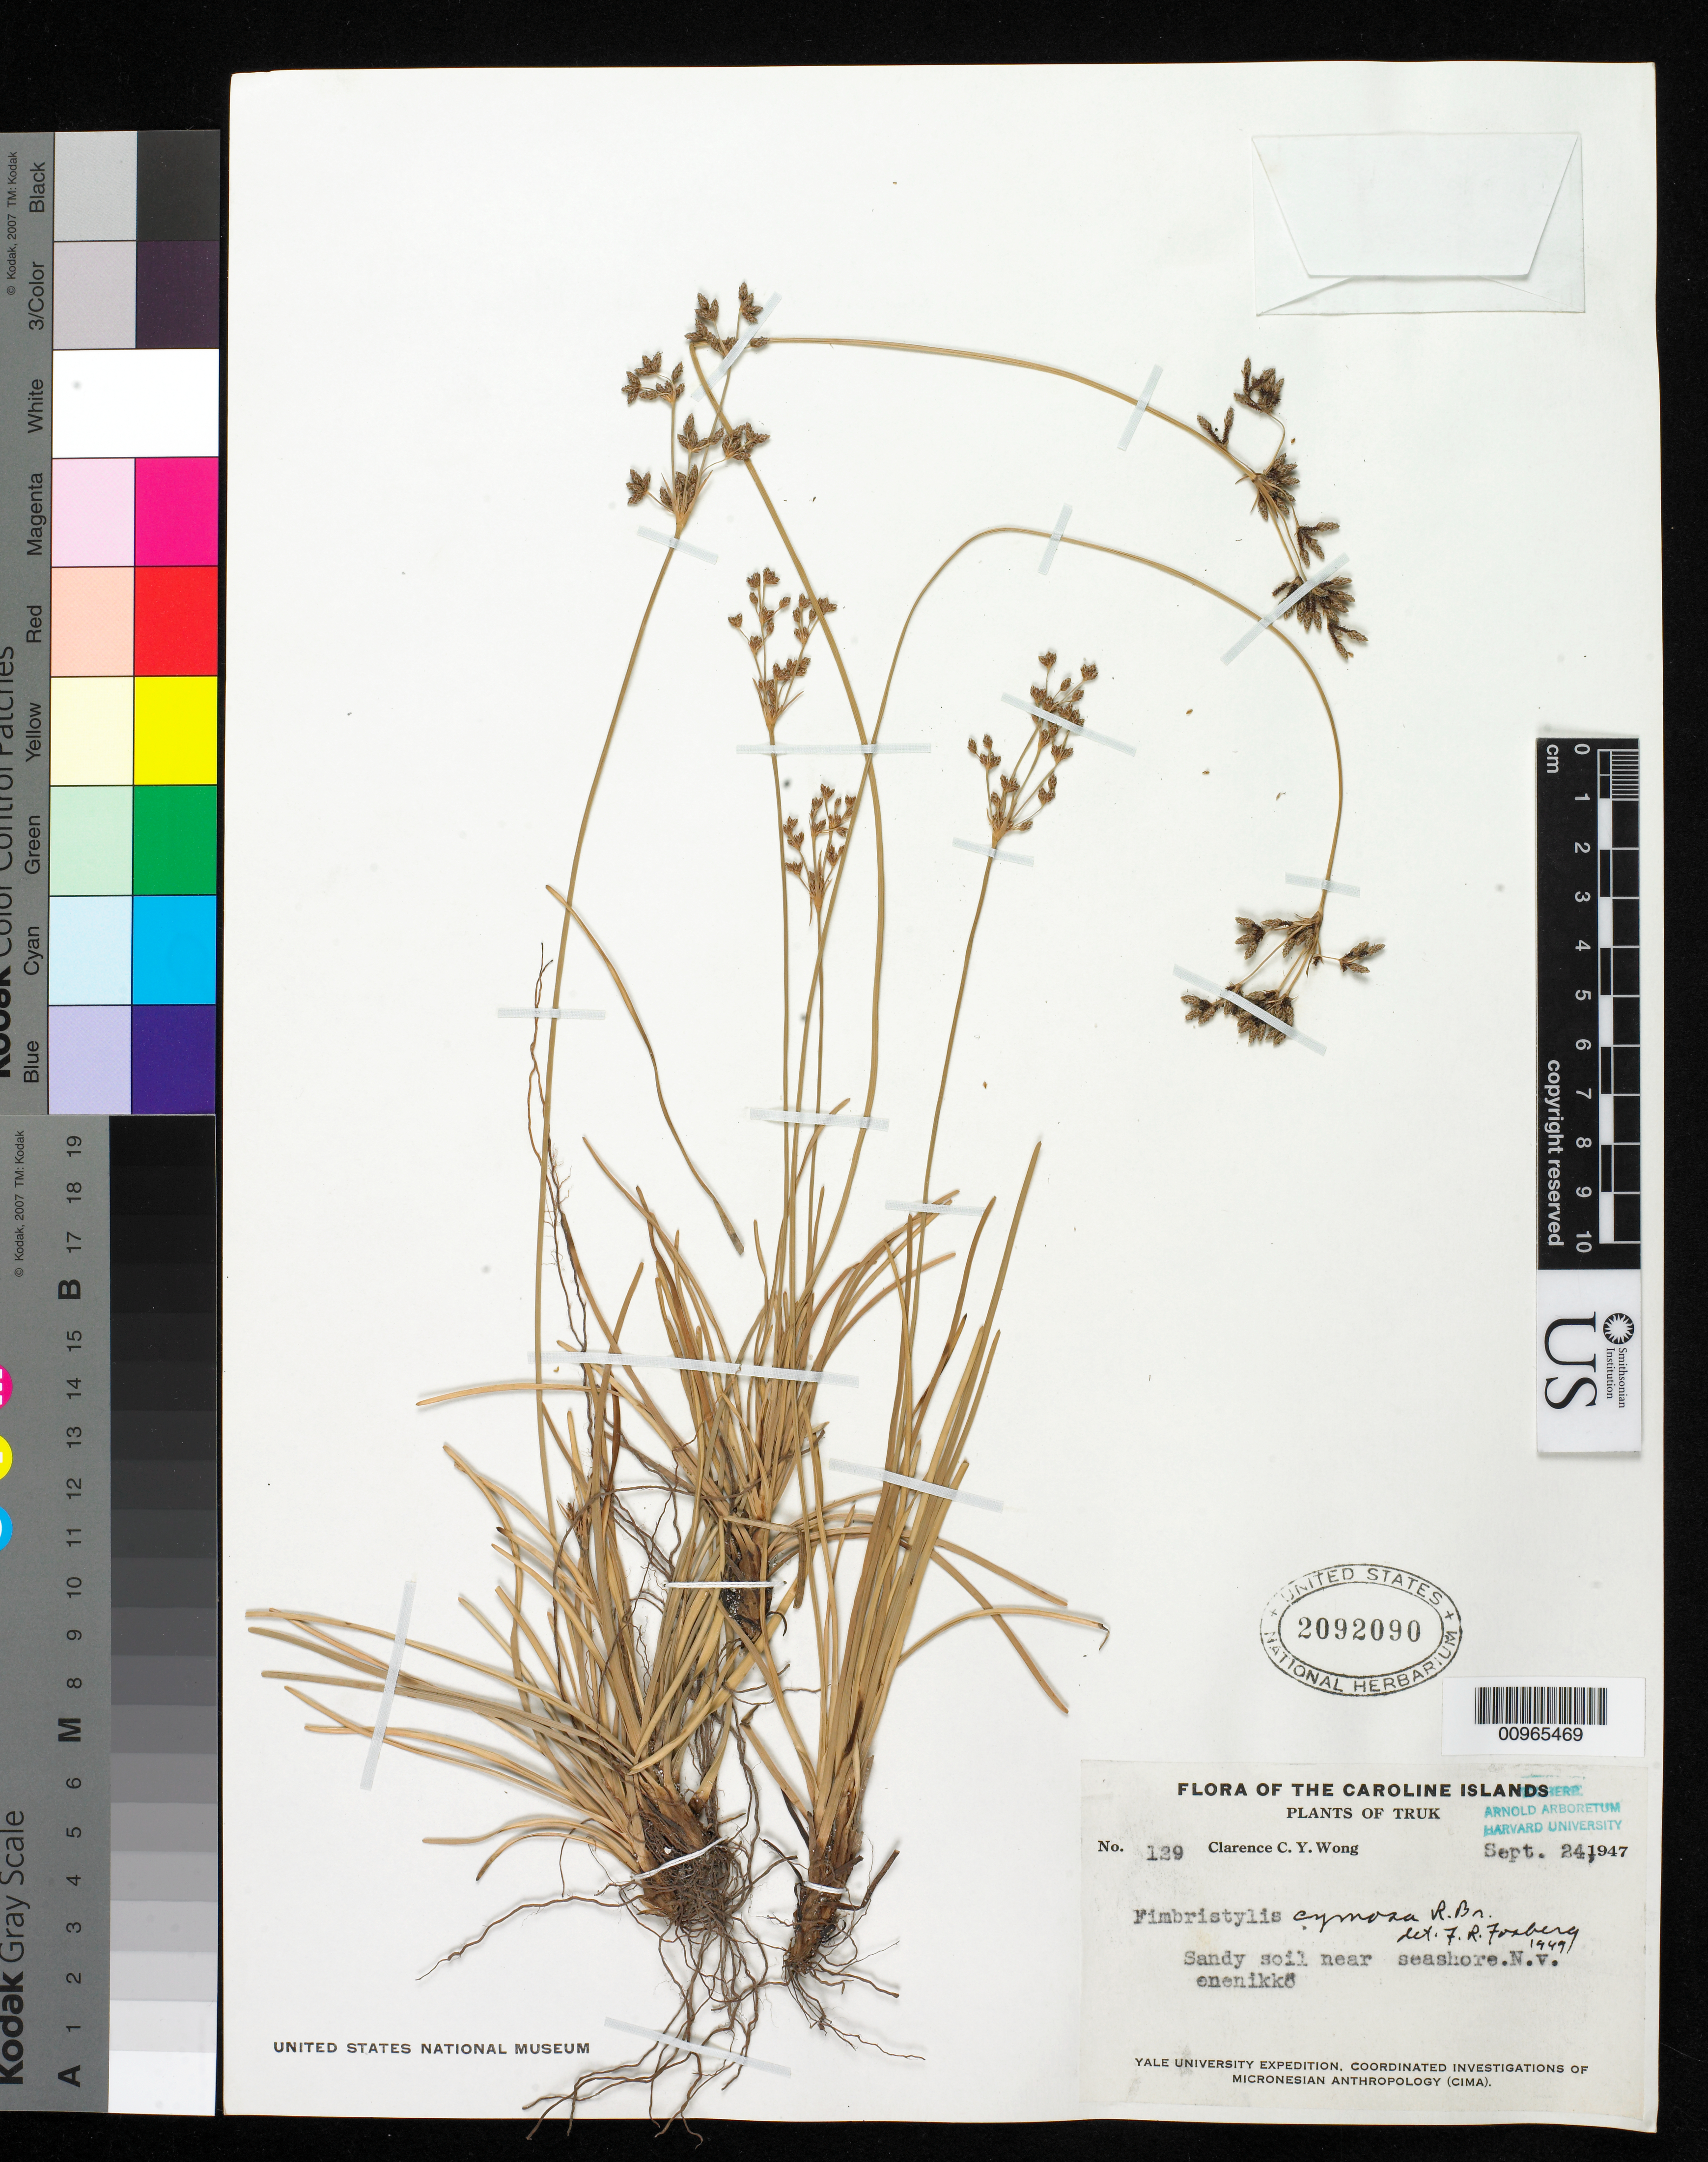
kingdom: Plantae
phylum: Tracheophyta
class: Liliopsida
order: Poales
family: Cyperaceae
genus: Fimbristylis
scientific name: Fimbristylis cymosa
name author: R. Br.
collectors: C. Wong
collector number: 129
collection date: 1947-09-24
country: Micronesia, Federated States of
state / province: Truk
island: Truk (Chuuk) Is.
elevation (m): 0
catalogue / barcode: US 2092090